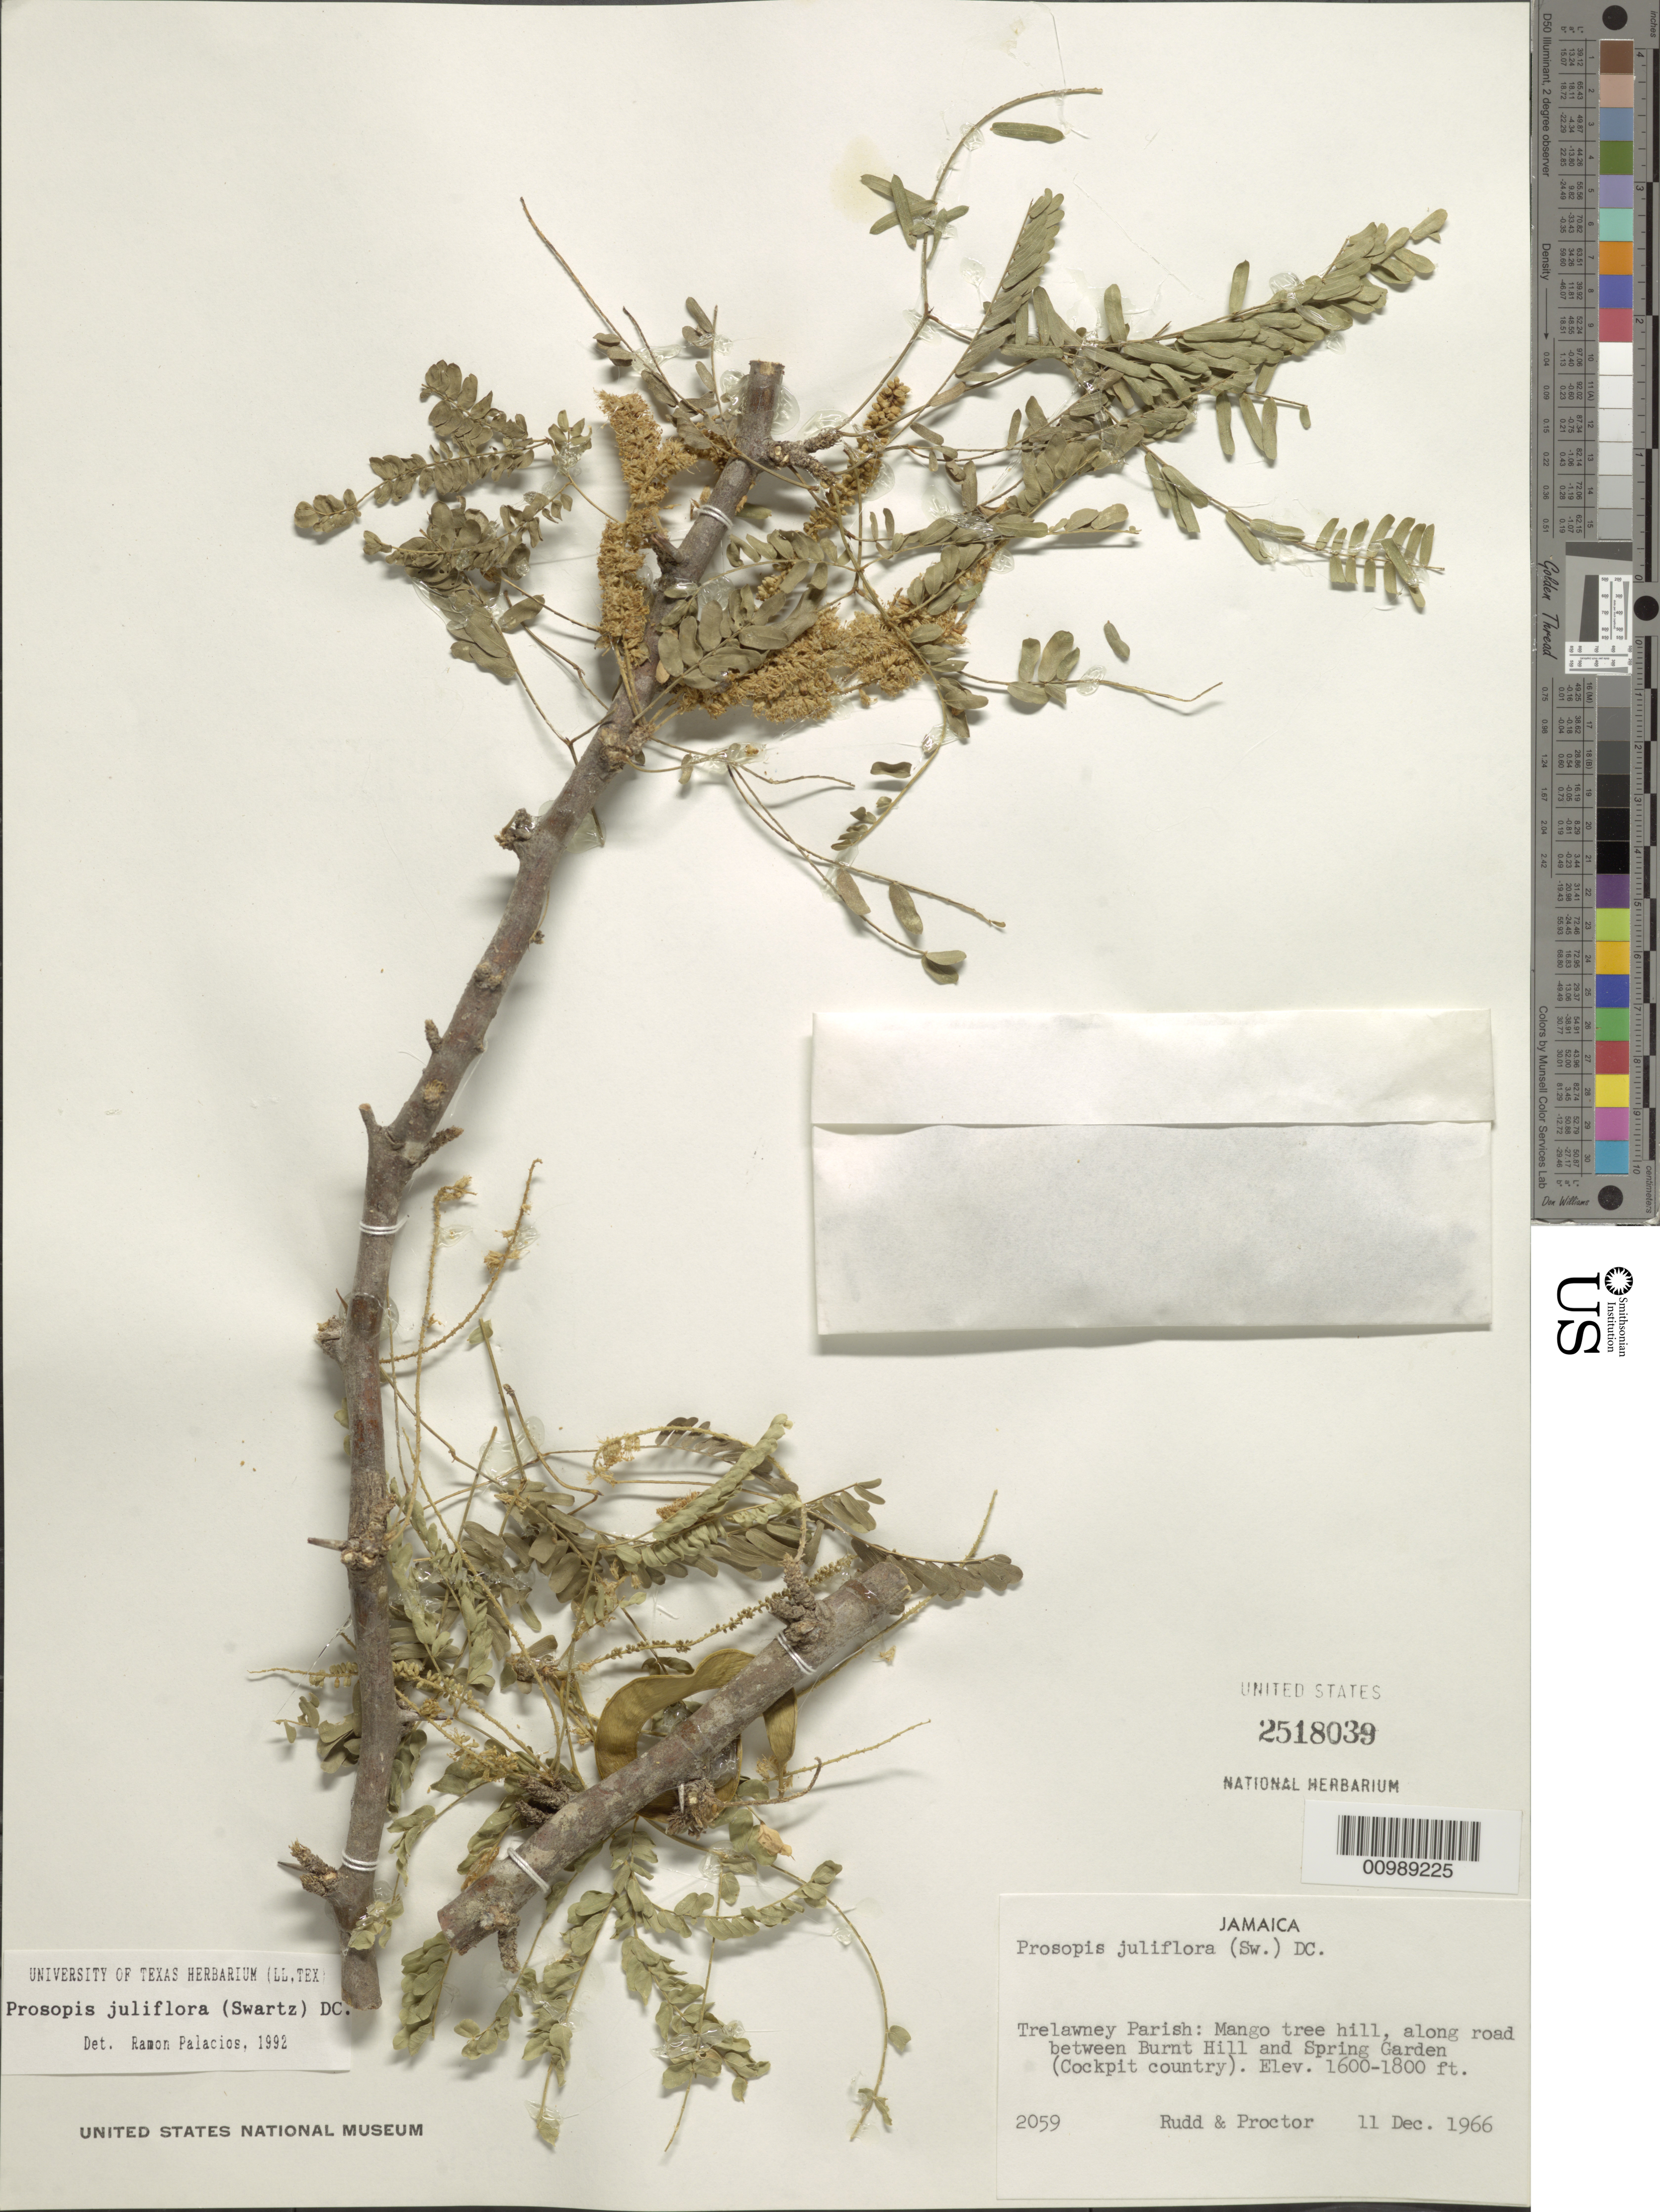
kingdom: Plantae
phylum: Tracheophyta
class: Magnoliopsida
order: Fabales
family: Fabaceae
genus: Neltuma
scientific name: Neltuma juliflora var. juliflora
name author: (Sw.) Raf.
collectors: G. R. Proctor & V. E. Rudd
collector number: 2059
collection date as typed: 11 Dec 1966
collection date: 1966-12-11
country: Jamaica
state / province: Trelawny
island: Jamaica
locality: Mango tree hill, along road between Burnt Hill and Spring Garden (Cockpit country)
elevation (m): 488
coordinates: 0 N, 0 E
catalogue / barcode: US 2518039